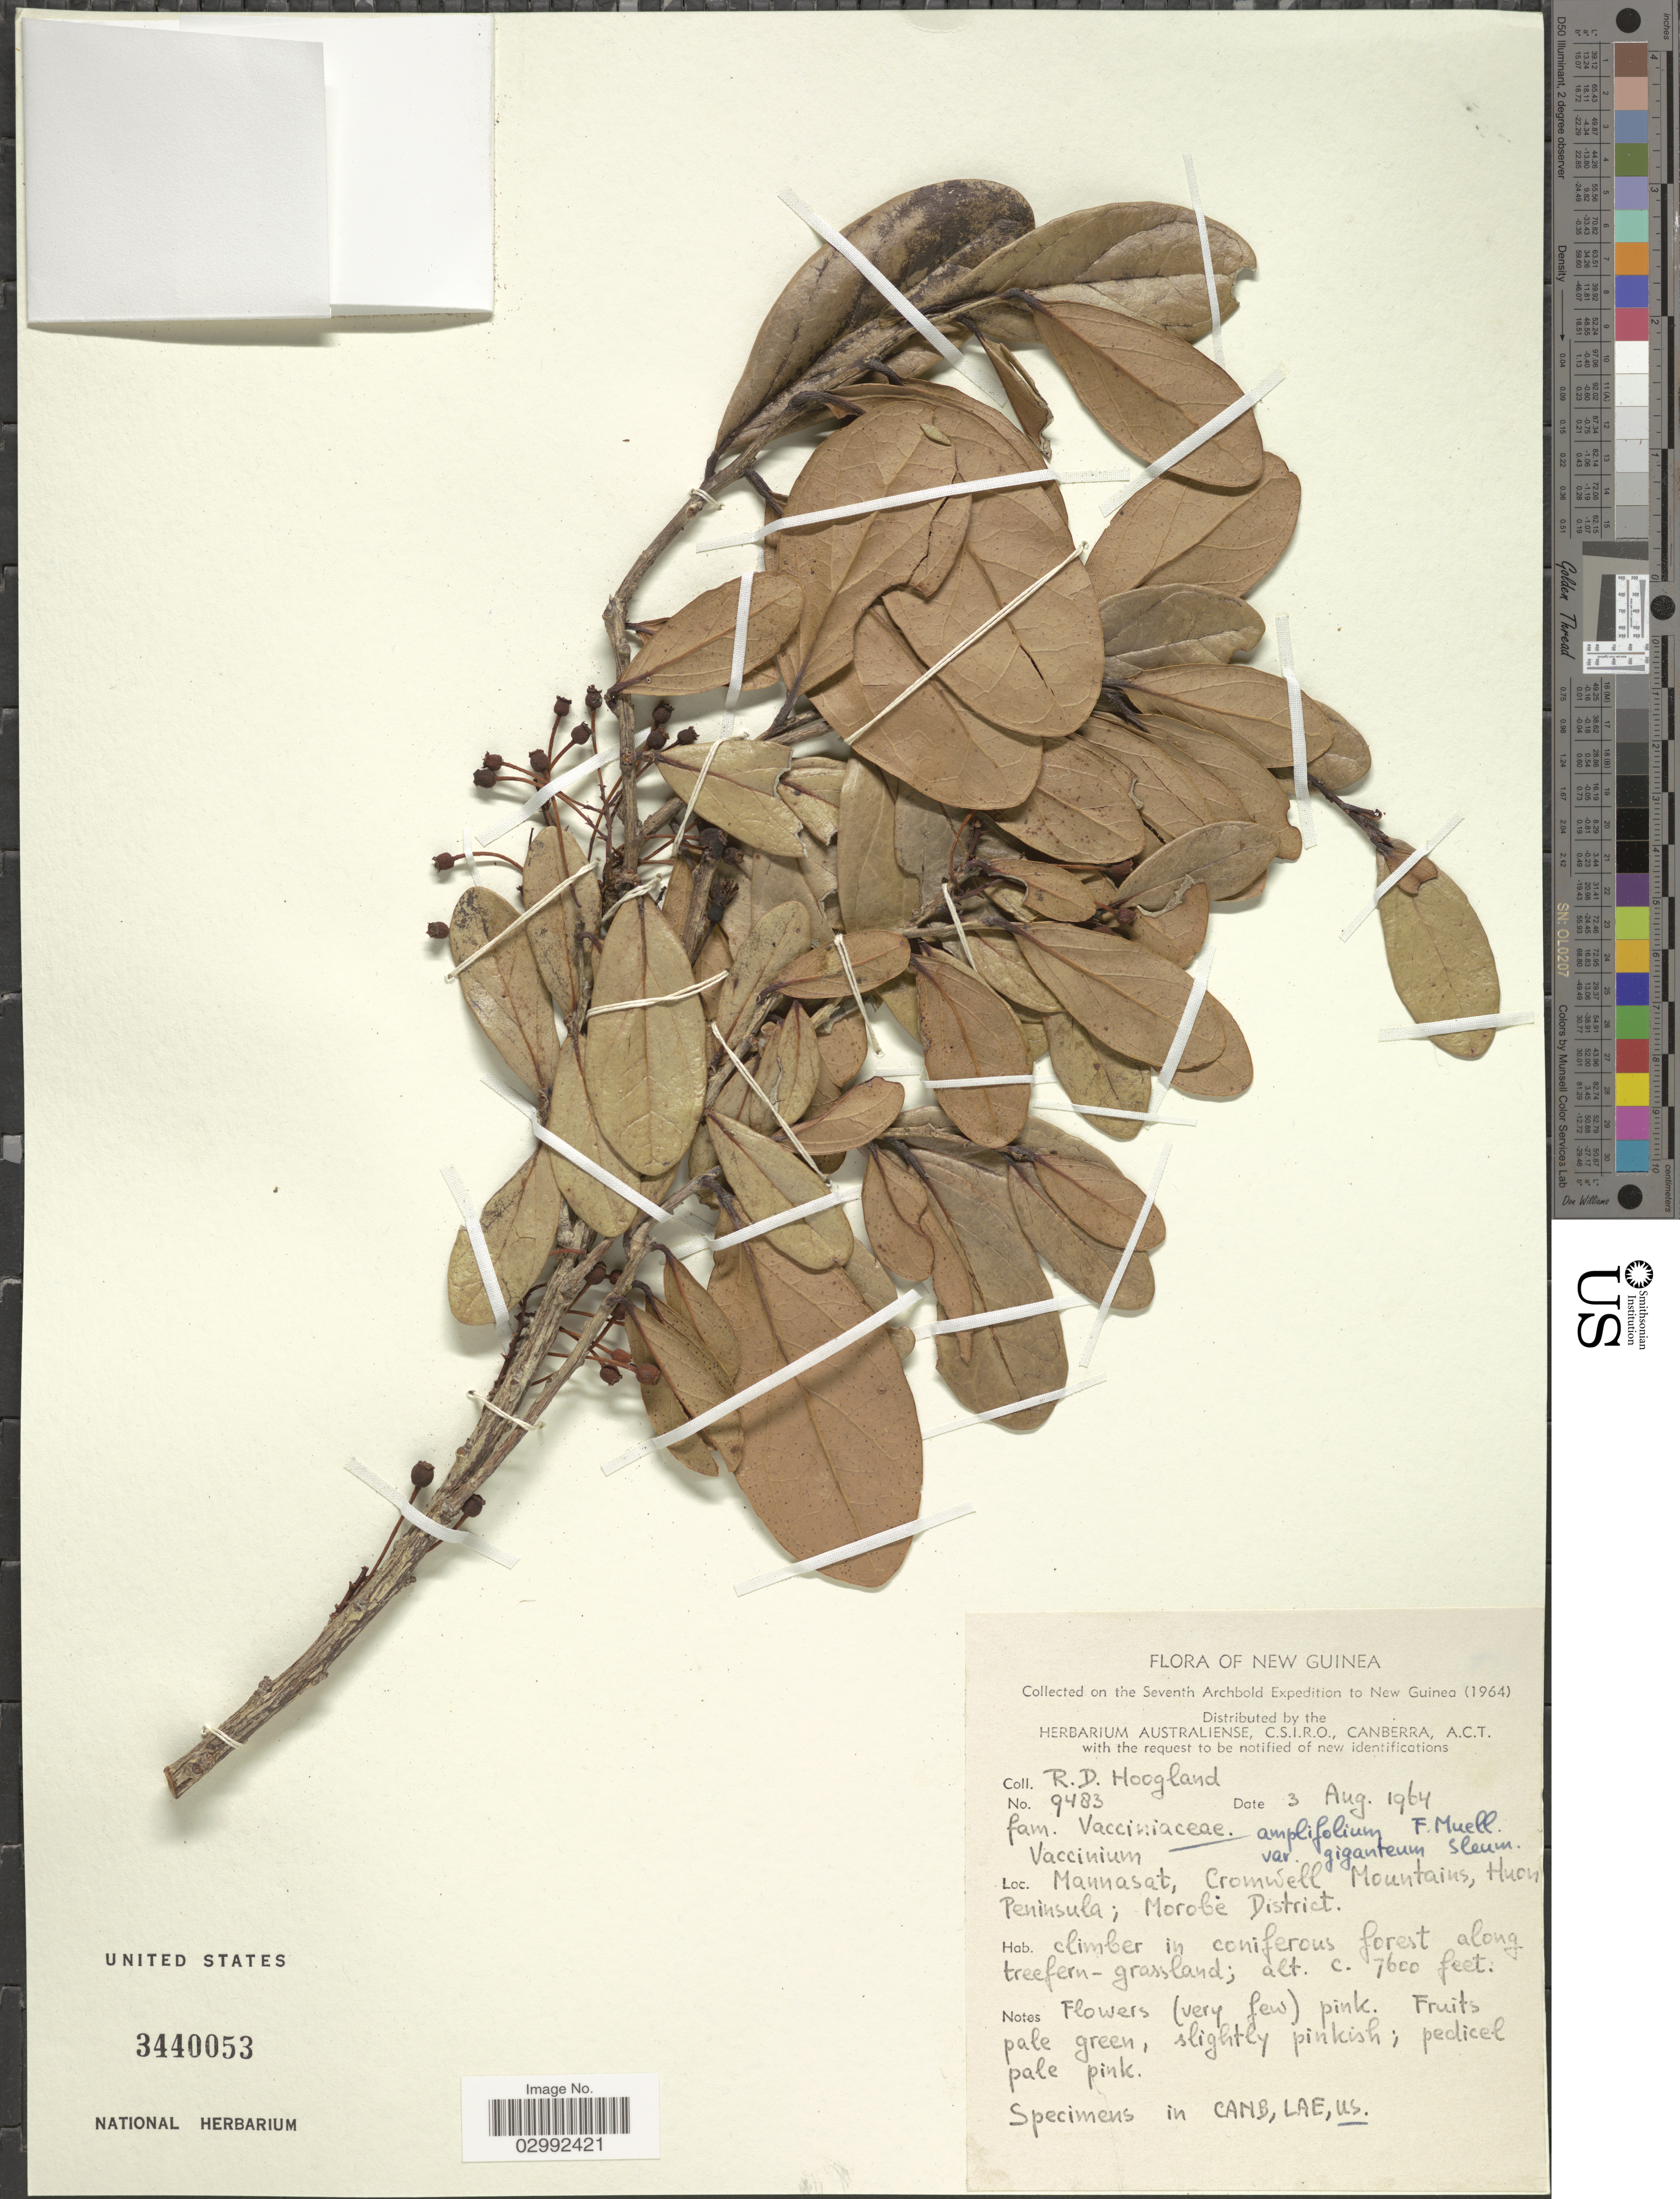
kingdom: Plantae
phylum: Tracheophyta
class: Magnoliopsida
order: Ericales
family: Ericaceae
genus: Vaccinium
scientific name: Vaccinium amplifolium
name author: F. Muell.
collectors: R. D. Hoogland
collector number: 9483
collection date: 1964-08-03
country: Papua New Guinea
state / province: Morobe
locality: New Guinea, Mannasat, Cromwell Mountains, Huon Peninsula; Morobe District.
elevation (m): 2316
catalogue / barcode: US 3440053